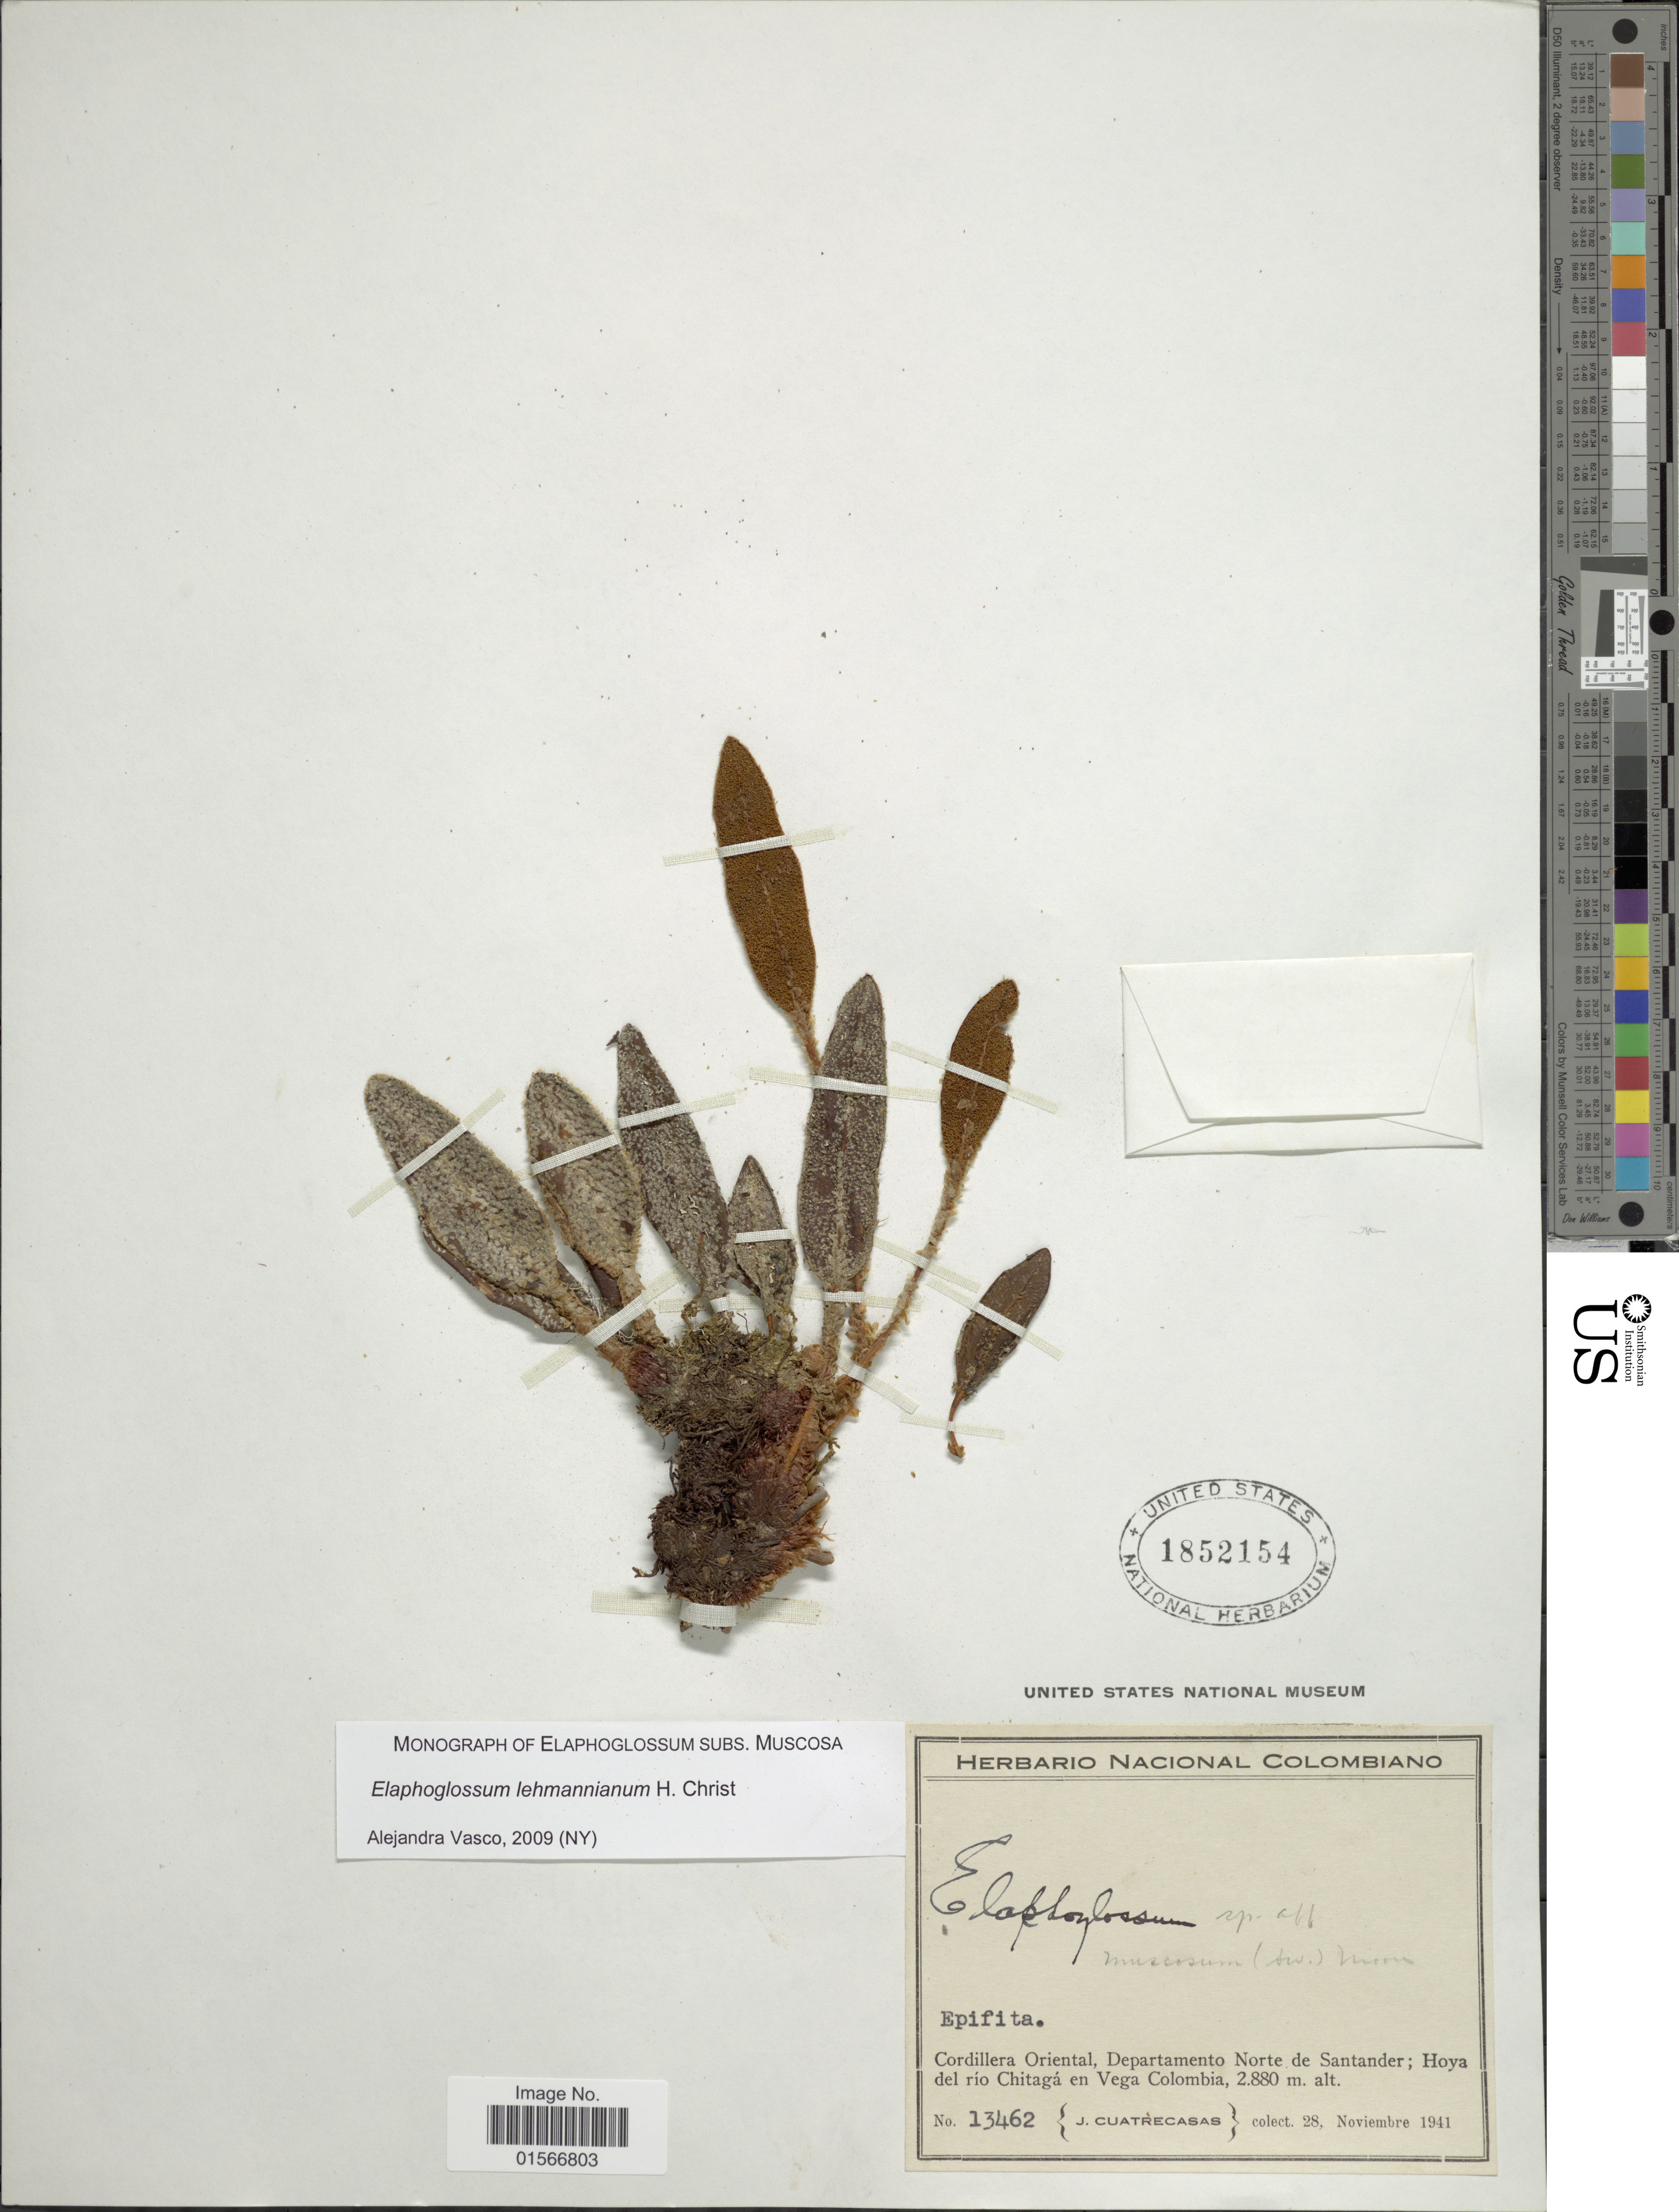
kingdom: Plantae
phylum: Tracheophyta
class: Polypodiopsida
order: Polypodiales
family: Dryopteridaceae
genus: Elaphoglossum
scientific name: Elaphoglossum lehmannianum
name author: Christ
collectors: J. Cuatrecasas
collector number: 13462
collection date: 1941-11-28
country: Colombia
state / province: Norte de Santander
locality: Cordillera Oriental, Departamento Norte de Santander; Hoya del río Chitagá en Vega Colombia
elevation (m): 2880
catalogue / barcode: US 1852154